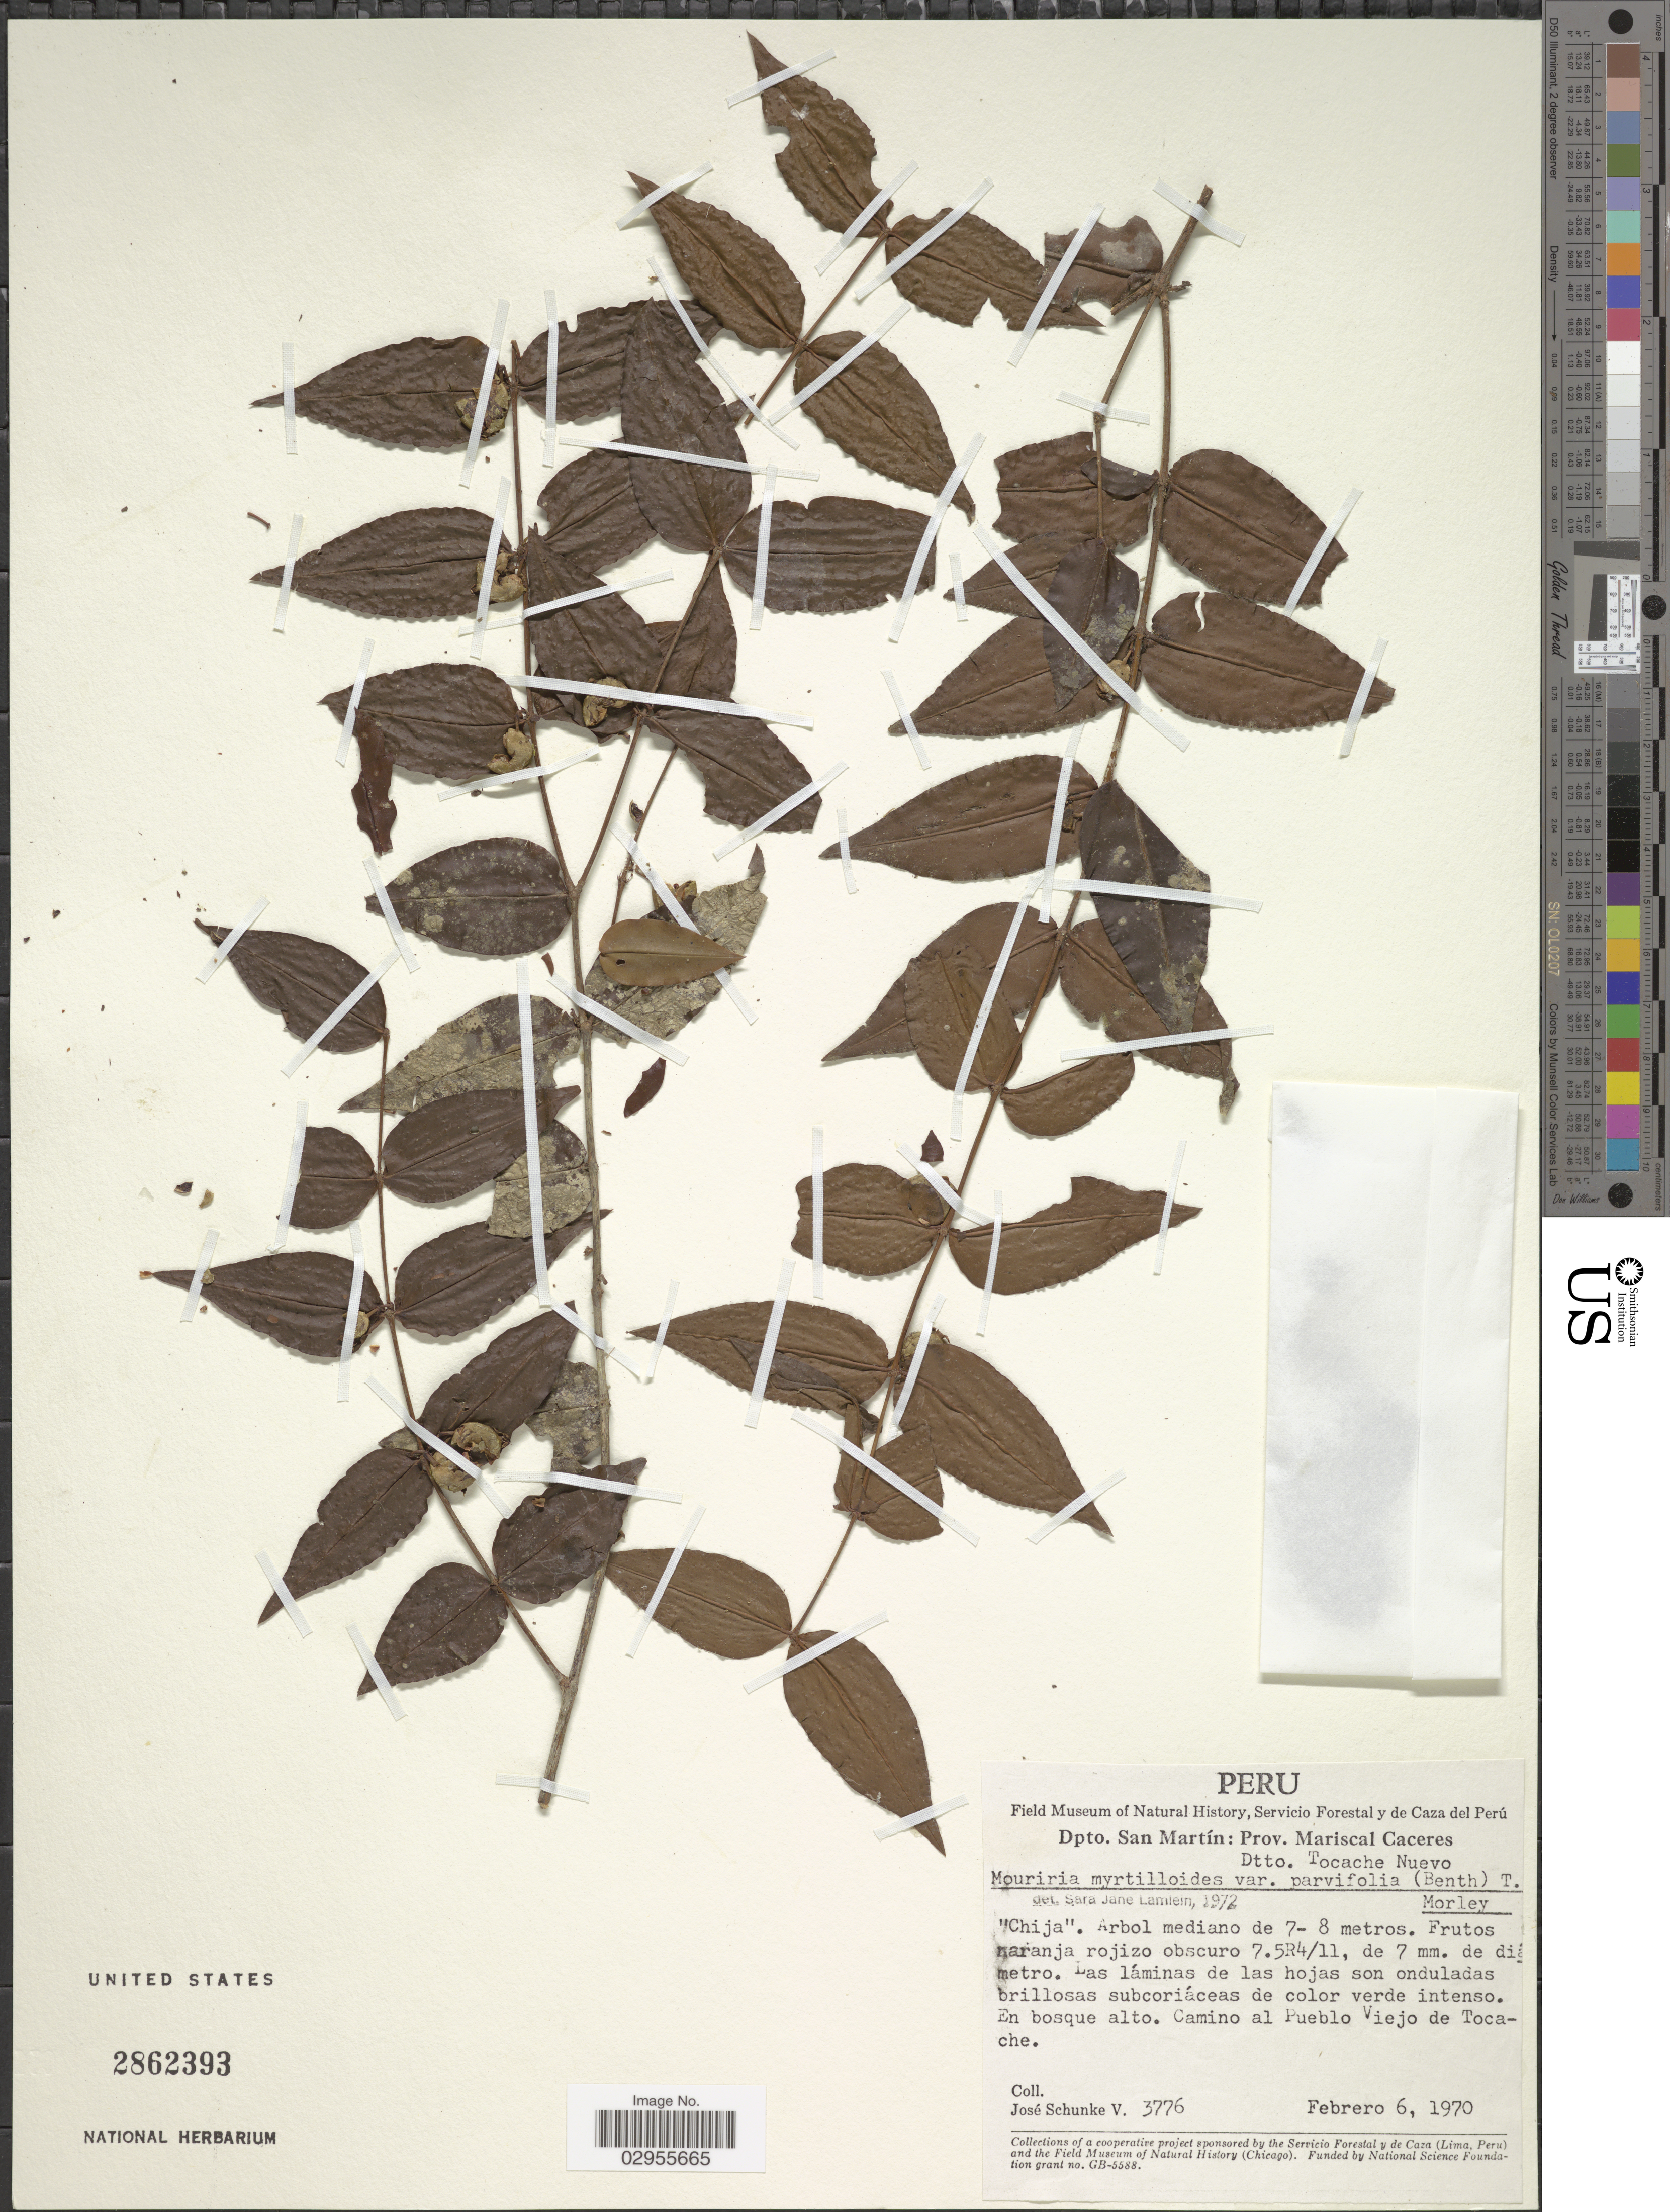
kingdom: Plantae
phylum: Tracheophyta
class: Magnoliopsida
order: Myrtales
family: Melastomataceae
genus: Mouriri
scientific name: Mouriri myrtilloides subsp. parvifolia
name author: (Benth.) Morley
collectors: J. Schunke Vigo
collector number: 3776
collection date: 1970-02-06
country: Peru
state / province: San Martín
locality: Dpto. San Martín: Prov. Mariscal Caceres. Dtto. Tocache Nuevo. Camino al Pueblo Viejo de Tocache.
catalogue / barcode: US 2862393